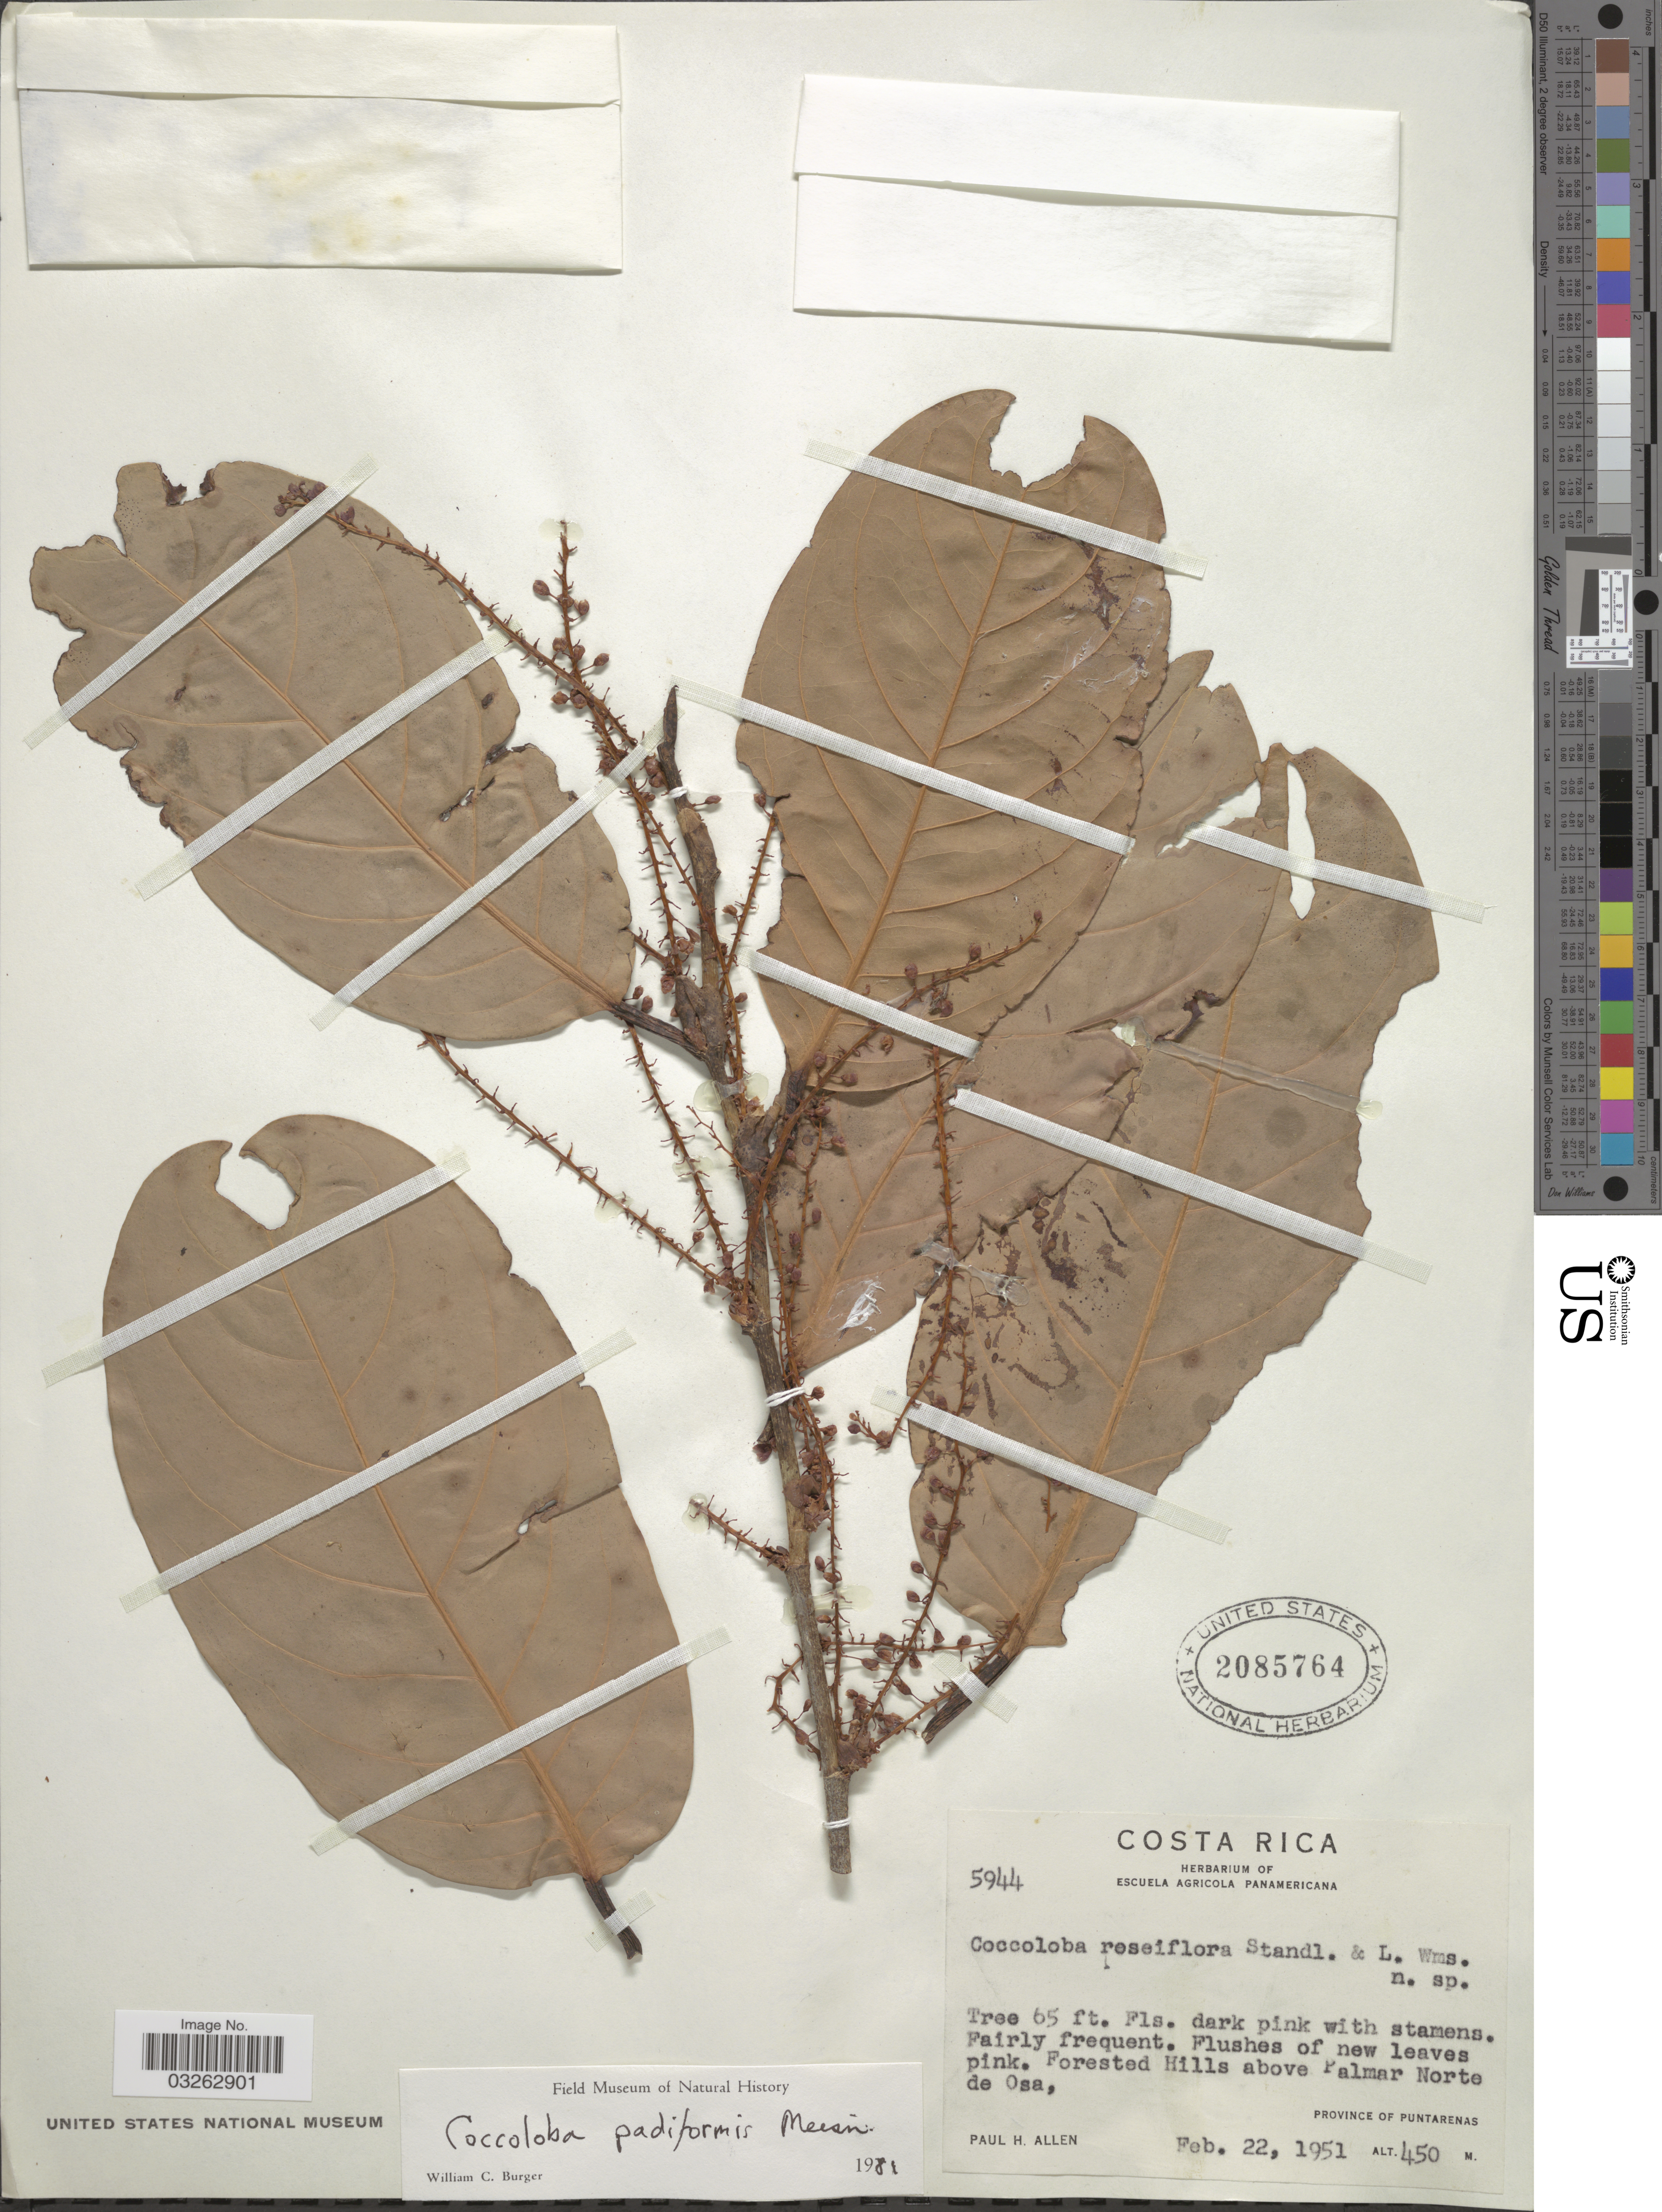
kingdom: Plantae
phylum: Tracheophyta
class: Magnoliopsida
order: Caryophyllales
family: Polygonaceae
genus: Coccoloba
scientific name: Coccoloba padiformis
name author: Meisn.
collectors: P. H. Allen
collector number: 5944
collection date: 1951-02-22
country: Costa Rica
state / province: Puntarenas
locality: Forested Hills above Palmar Norte de Osa.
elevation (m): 450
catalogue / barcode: US 2085764